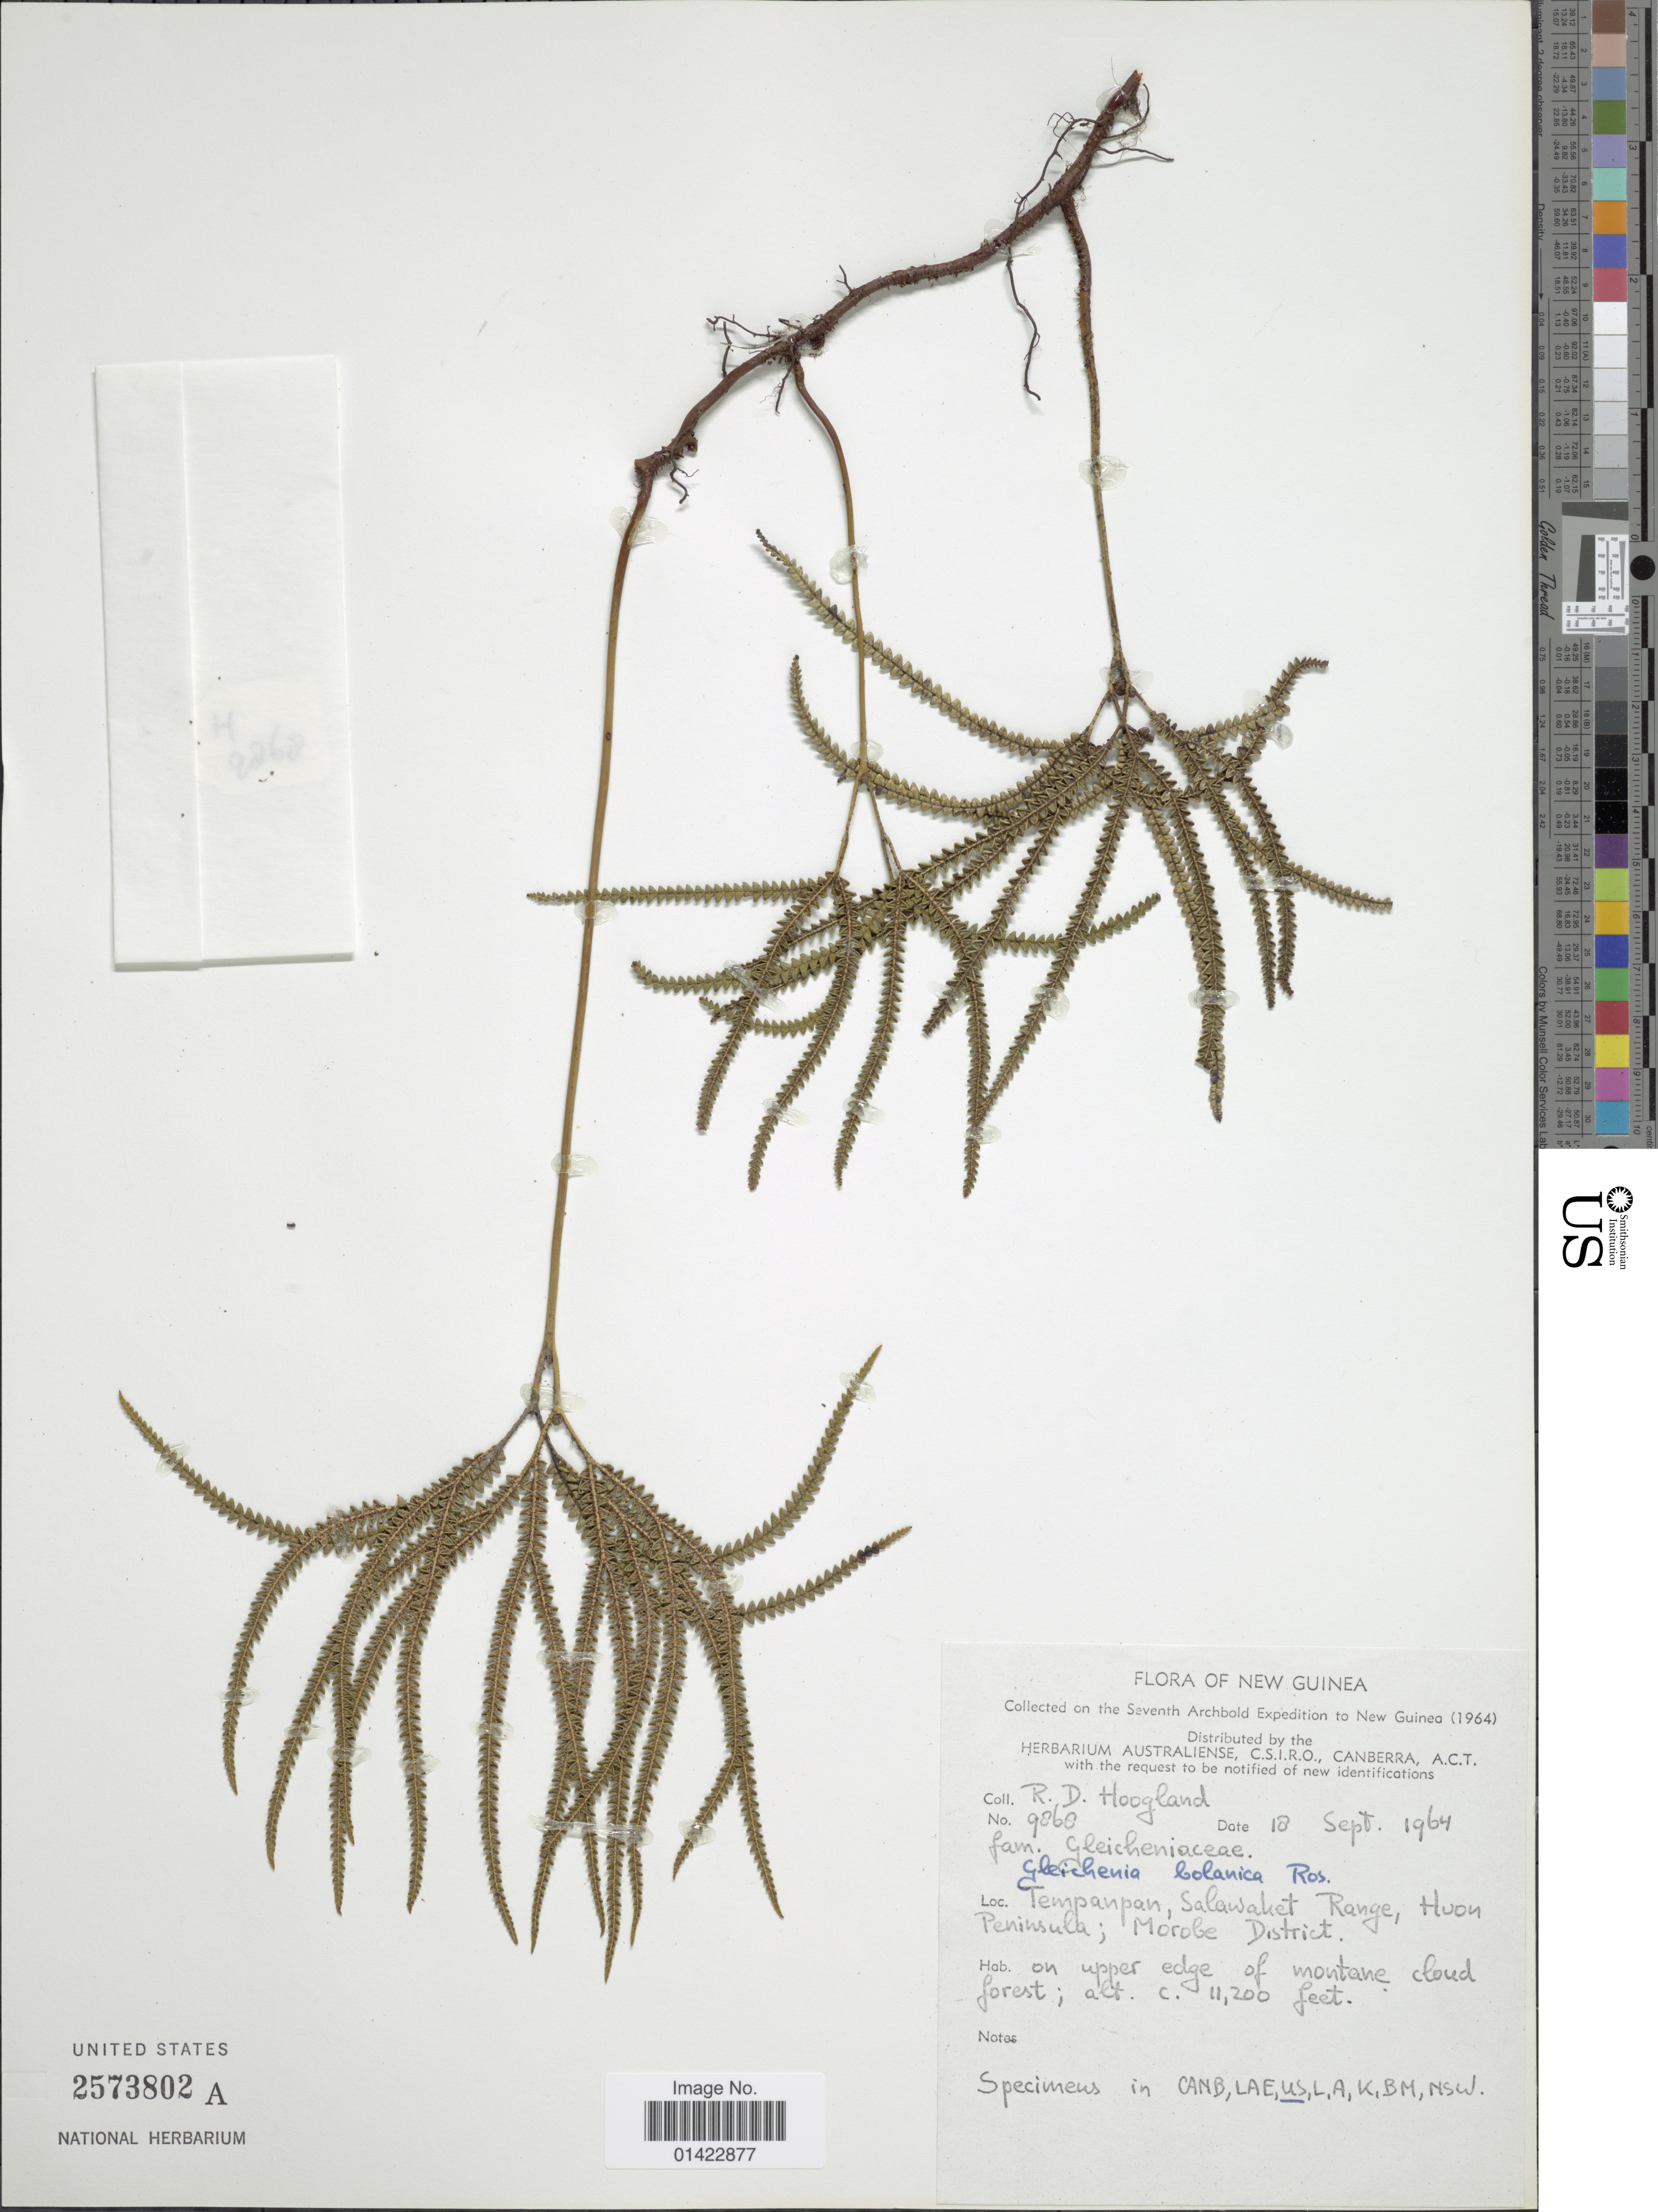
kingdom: Plantae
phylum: Tracheophyta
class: Polypodiopsida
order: Gleicheniales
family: Gleicheniaceae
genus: Sticherus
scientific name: Sticherus bolanicus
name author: (Rosenst.) Copel.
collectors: R. D. Hoogland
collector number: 9868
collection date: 1964-09-18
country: Papua New Guinea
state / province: Morobe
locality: New Guinea. Tempanpan, Salawaket Range, Huon Peninsula.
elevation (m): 3414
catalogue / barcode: US 2573802A